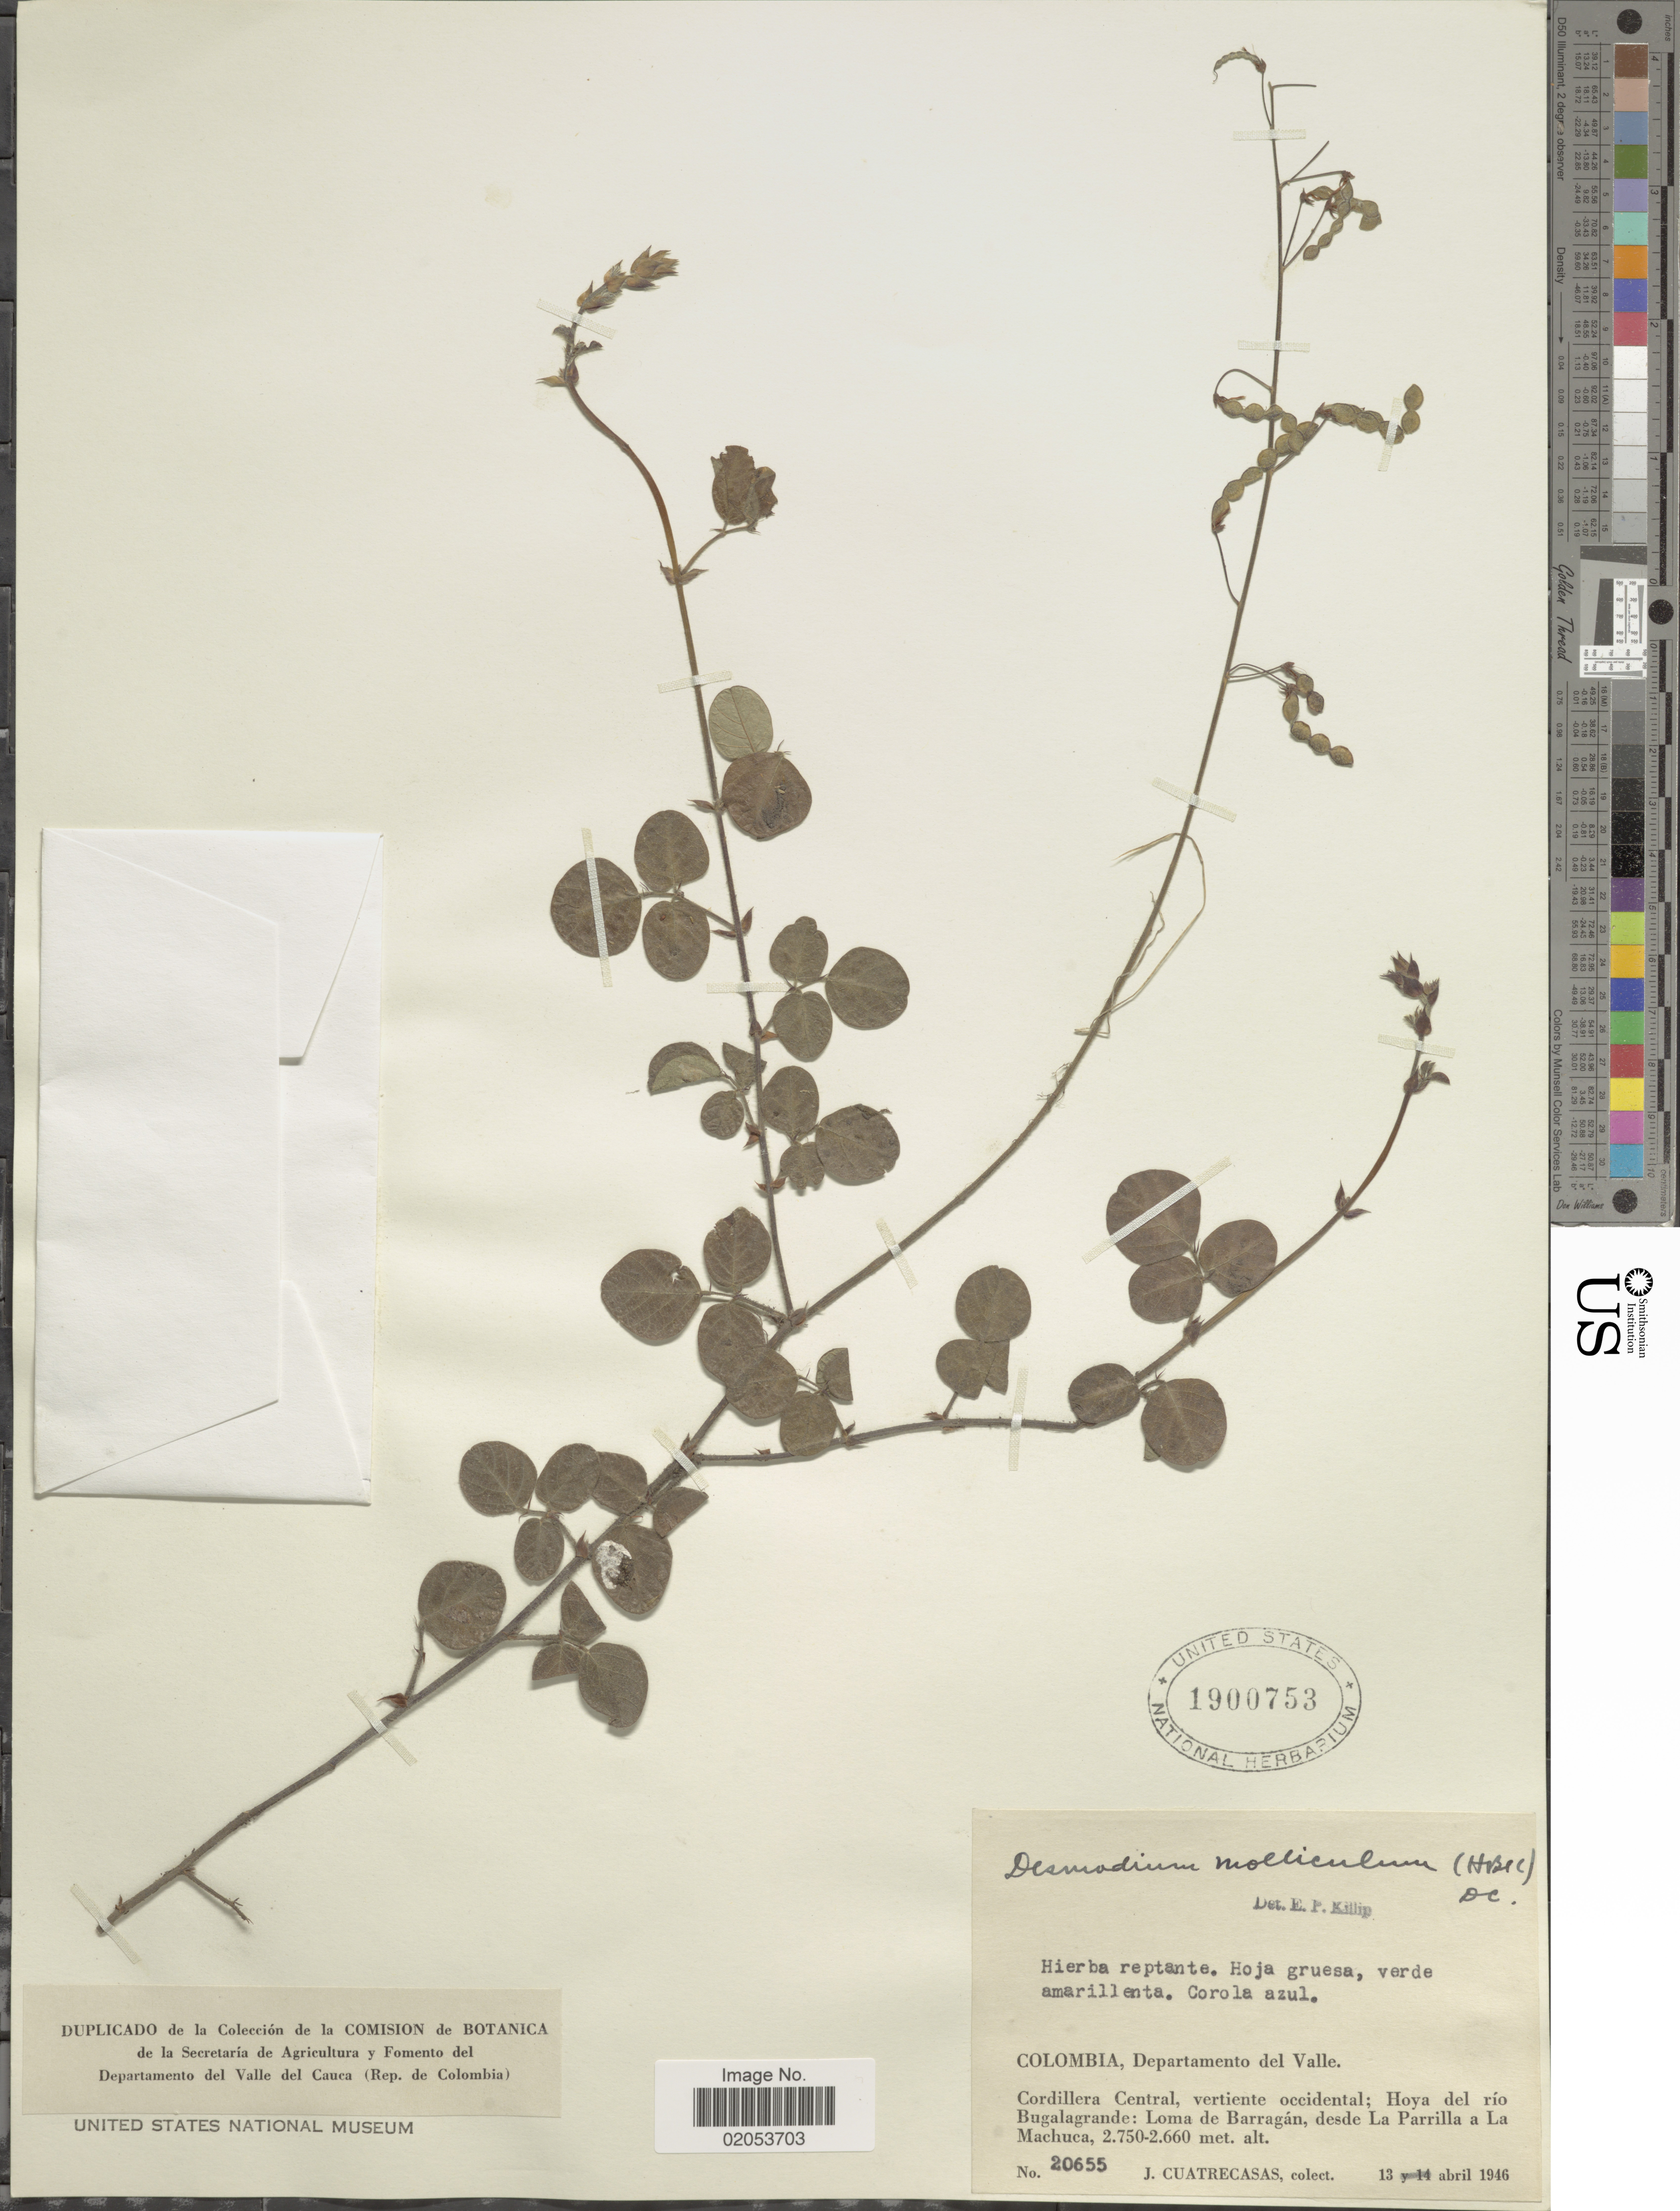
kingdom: Plantae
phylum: Tracheophyta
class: Magnoliopsida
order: Fabales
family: Fabaceae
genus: Desmodium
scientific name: Desmodium molliculum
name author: (Kunth) DC.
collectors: J. Cuatrecasas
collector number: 20655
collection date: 1946-04-13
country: Colombia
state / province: Valle del Cauca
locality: Departamento del Valle, Cordillera Central, vertiente occidental; Hoya del rio Bugalagrande: Loma de Barragan, desde La Parrilla a La Machuca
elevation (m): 2660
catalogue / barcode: US 1900753